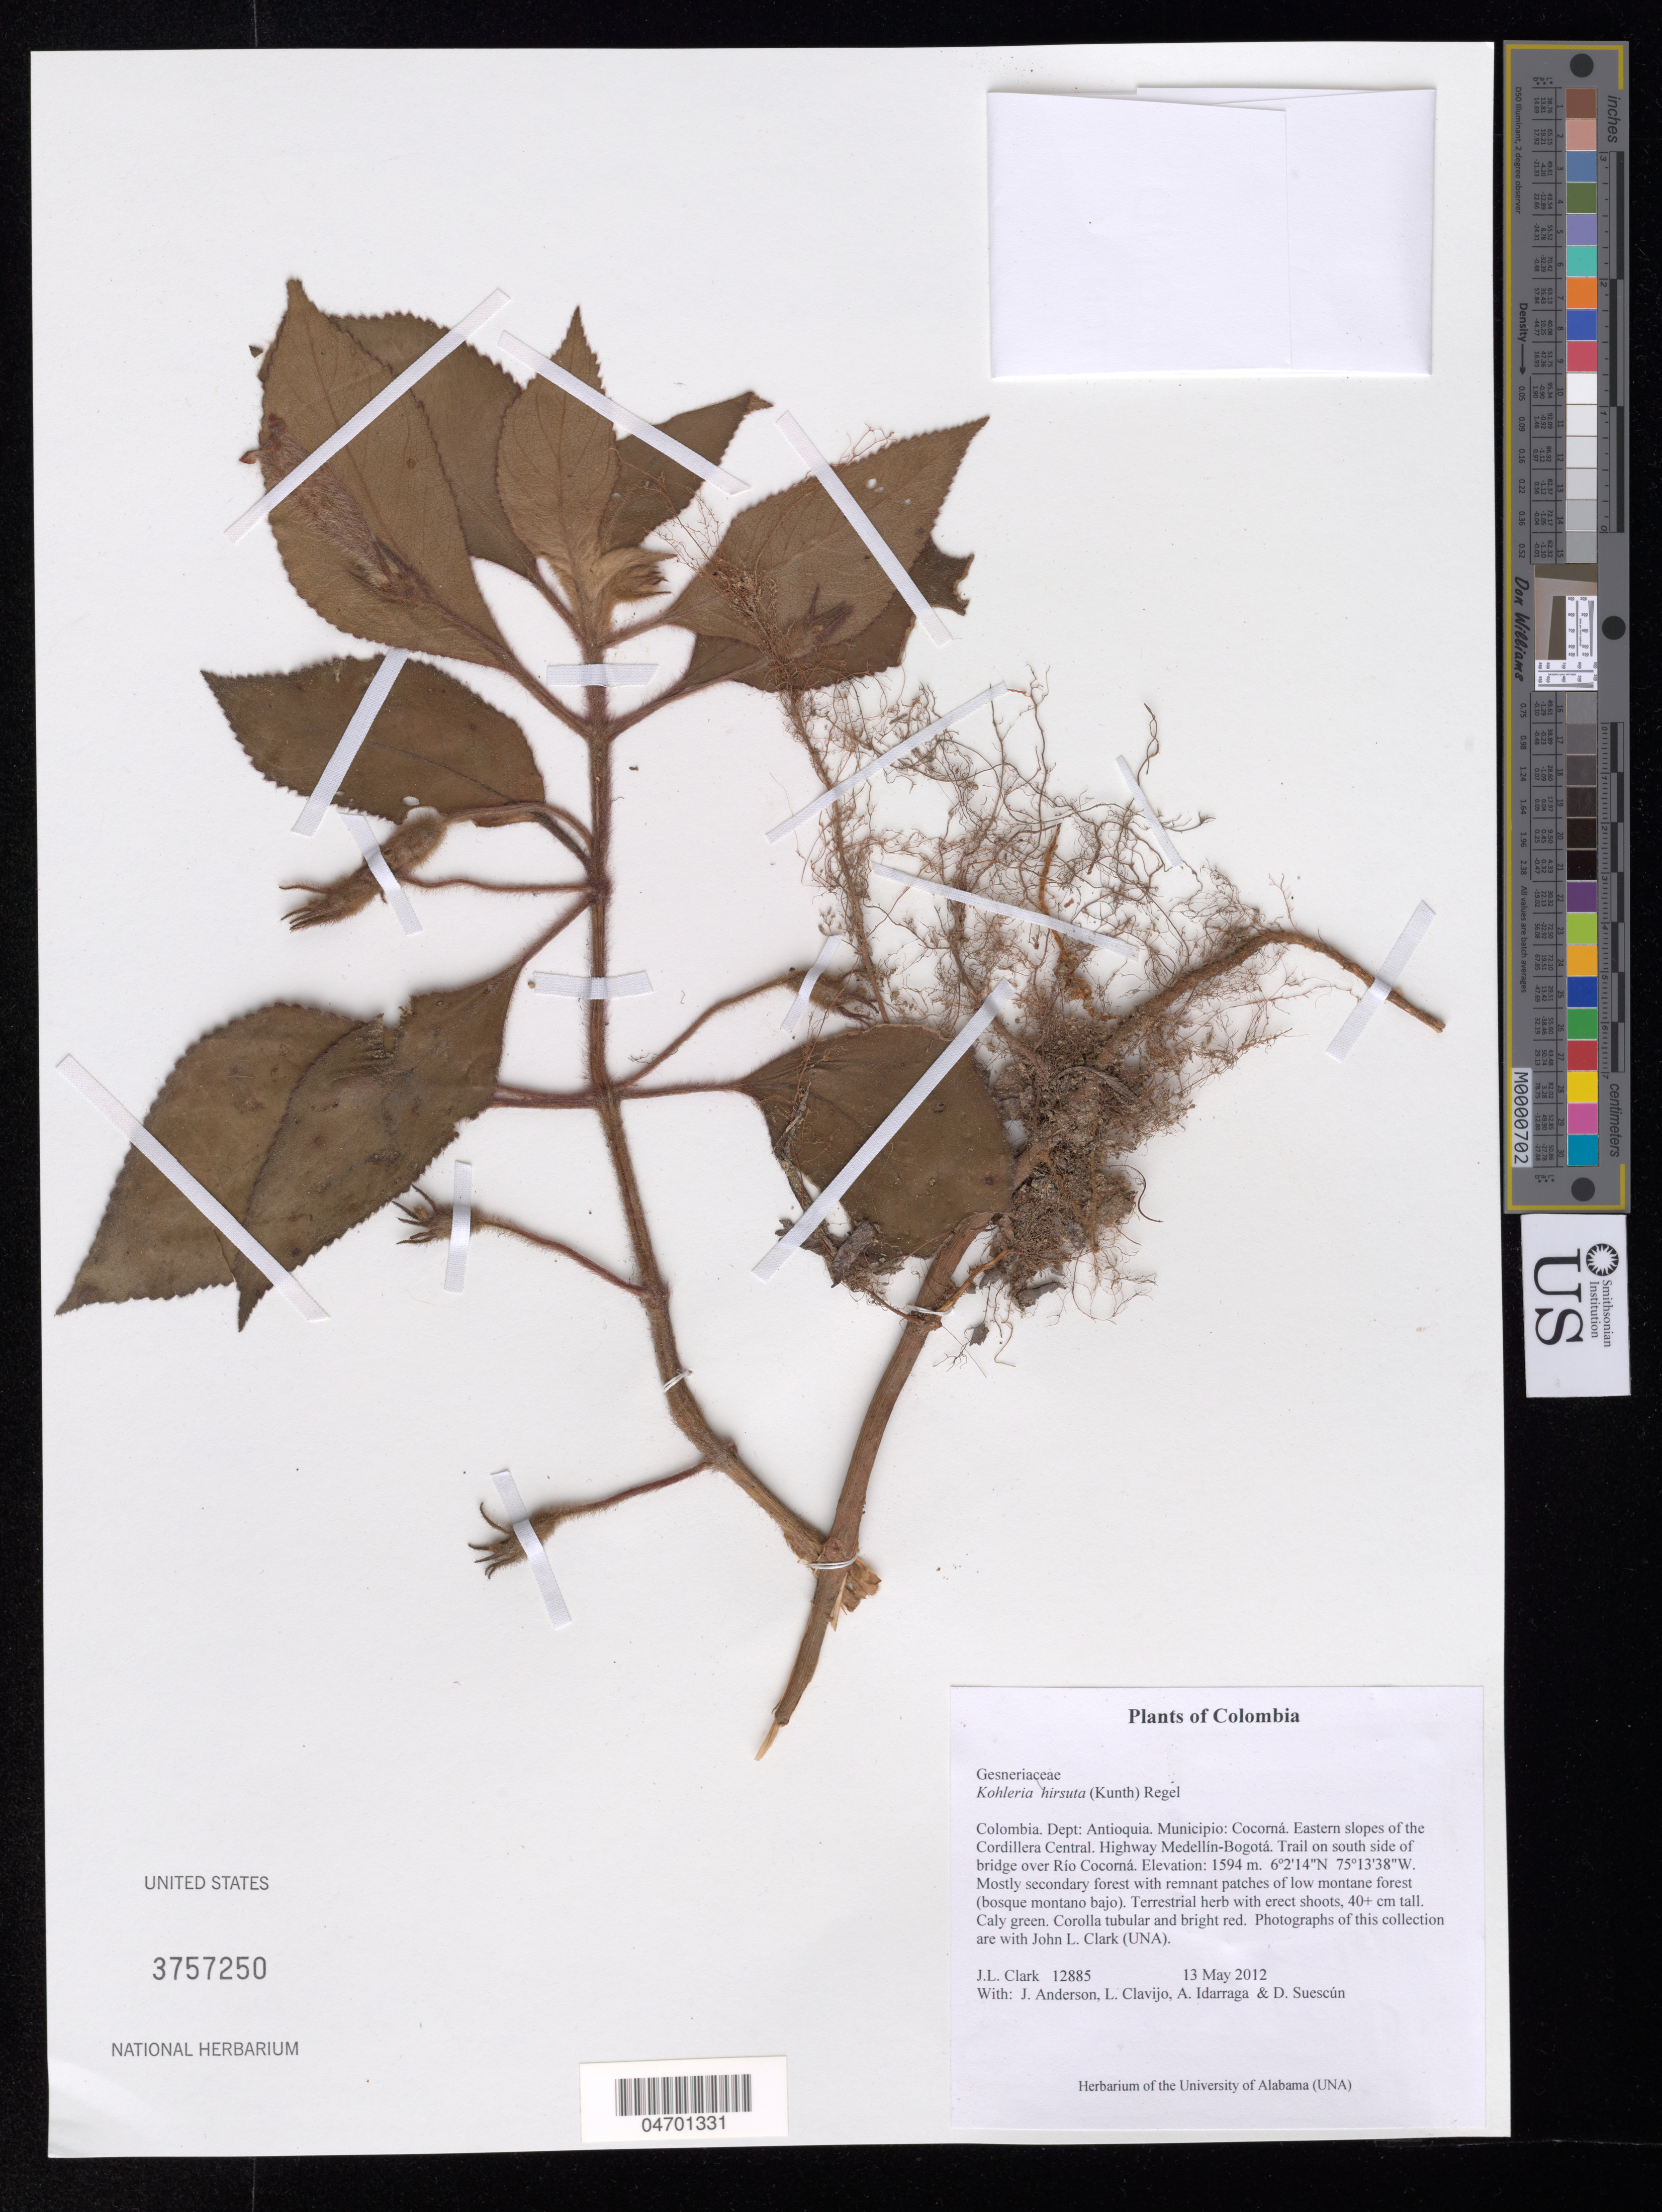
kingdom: Plantae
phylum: Tracheophyta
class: Magnoliopsida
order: Lamiales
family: Gesneriaceae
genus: Kohleria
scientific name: Kohleria hirsuta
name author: (Kunth) Regel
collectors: J. L. Clark, J. Anderson, L. Clavijo & A. Idarraga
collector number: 12885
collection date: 2012-05-13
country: Colombia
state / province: Antioquia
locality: Dept: Antioquia. Municipio: Cocorná. Eastern slopes of the Cordillera Central. Highway Medellín-Bogotá. Trail on south side of bridge over Río Cocorná.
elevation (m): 1594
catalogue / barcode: US 3757250